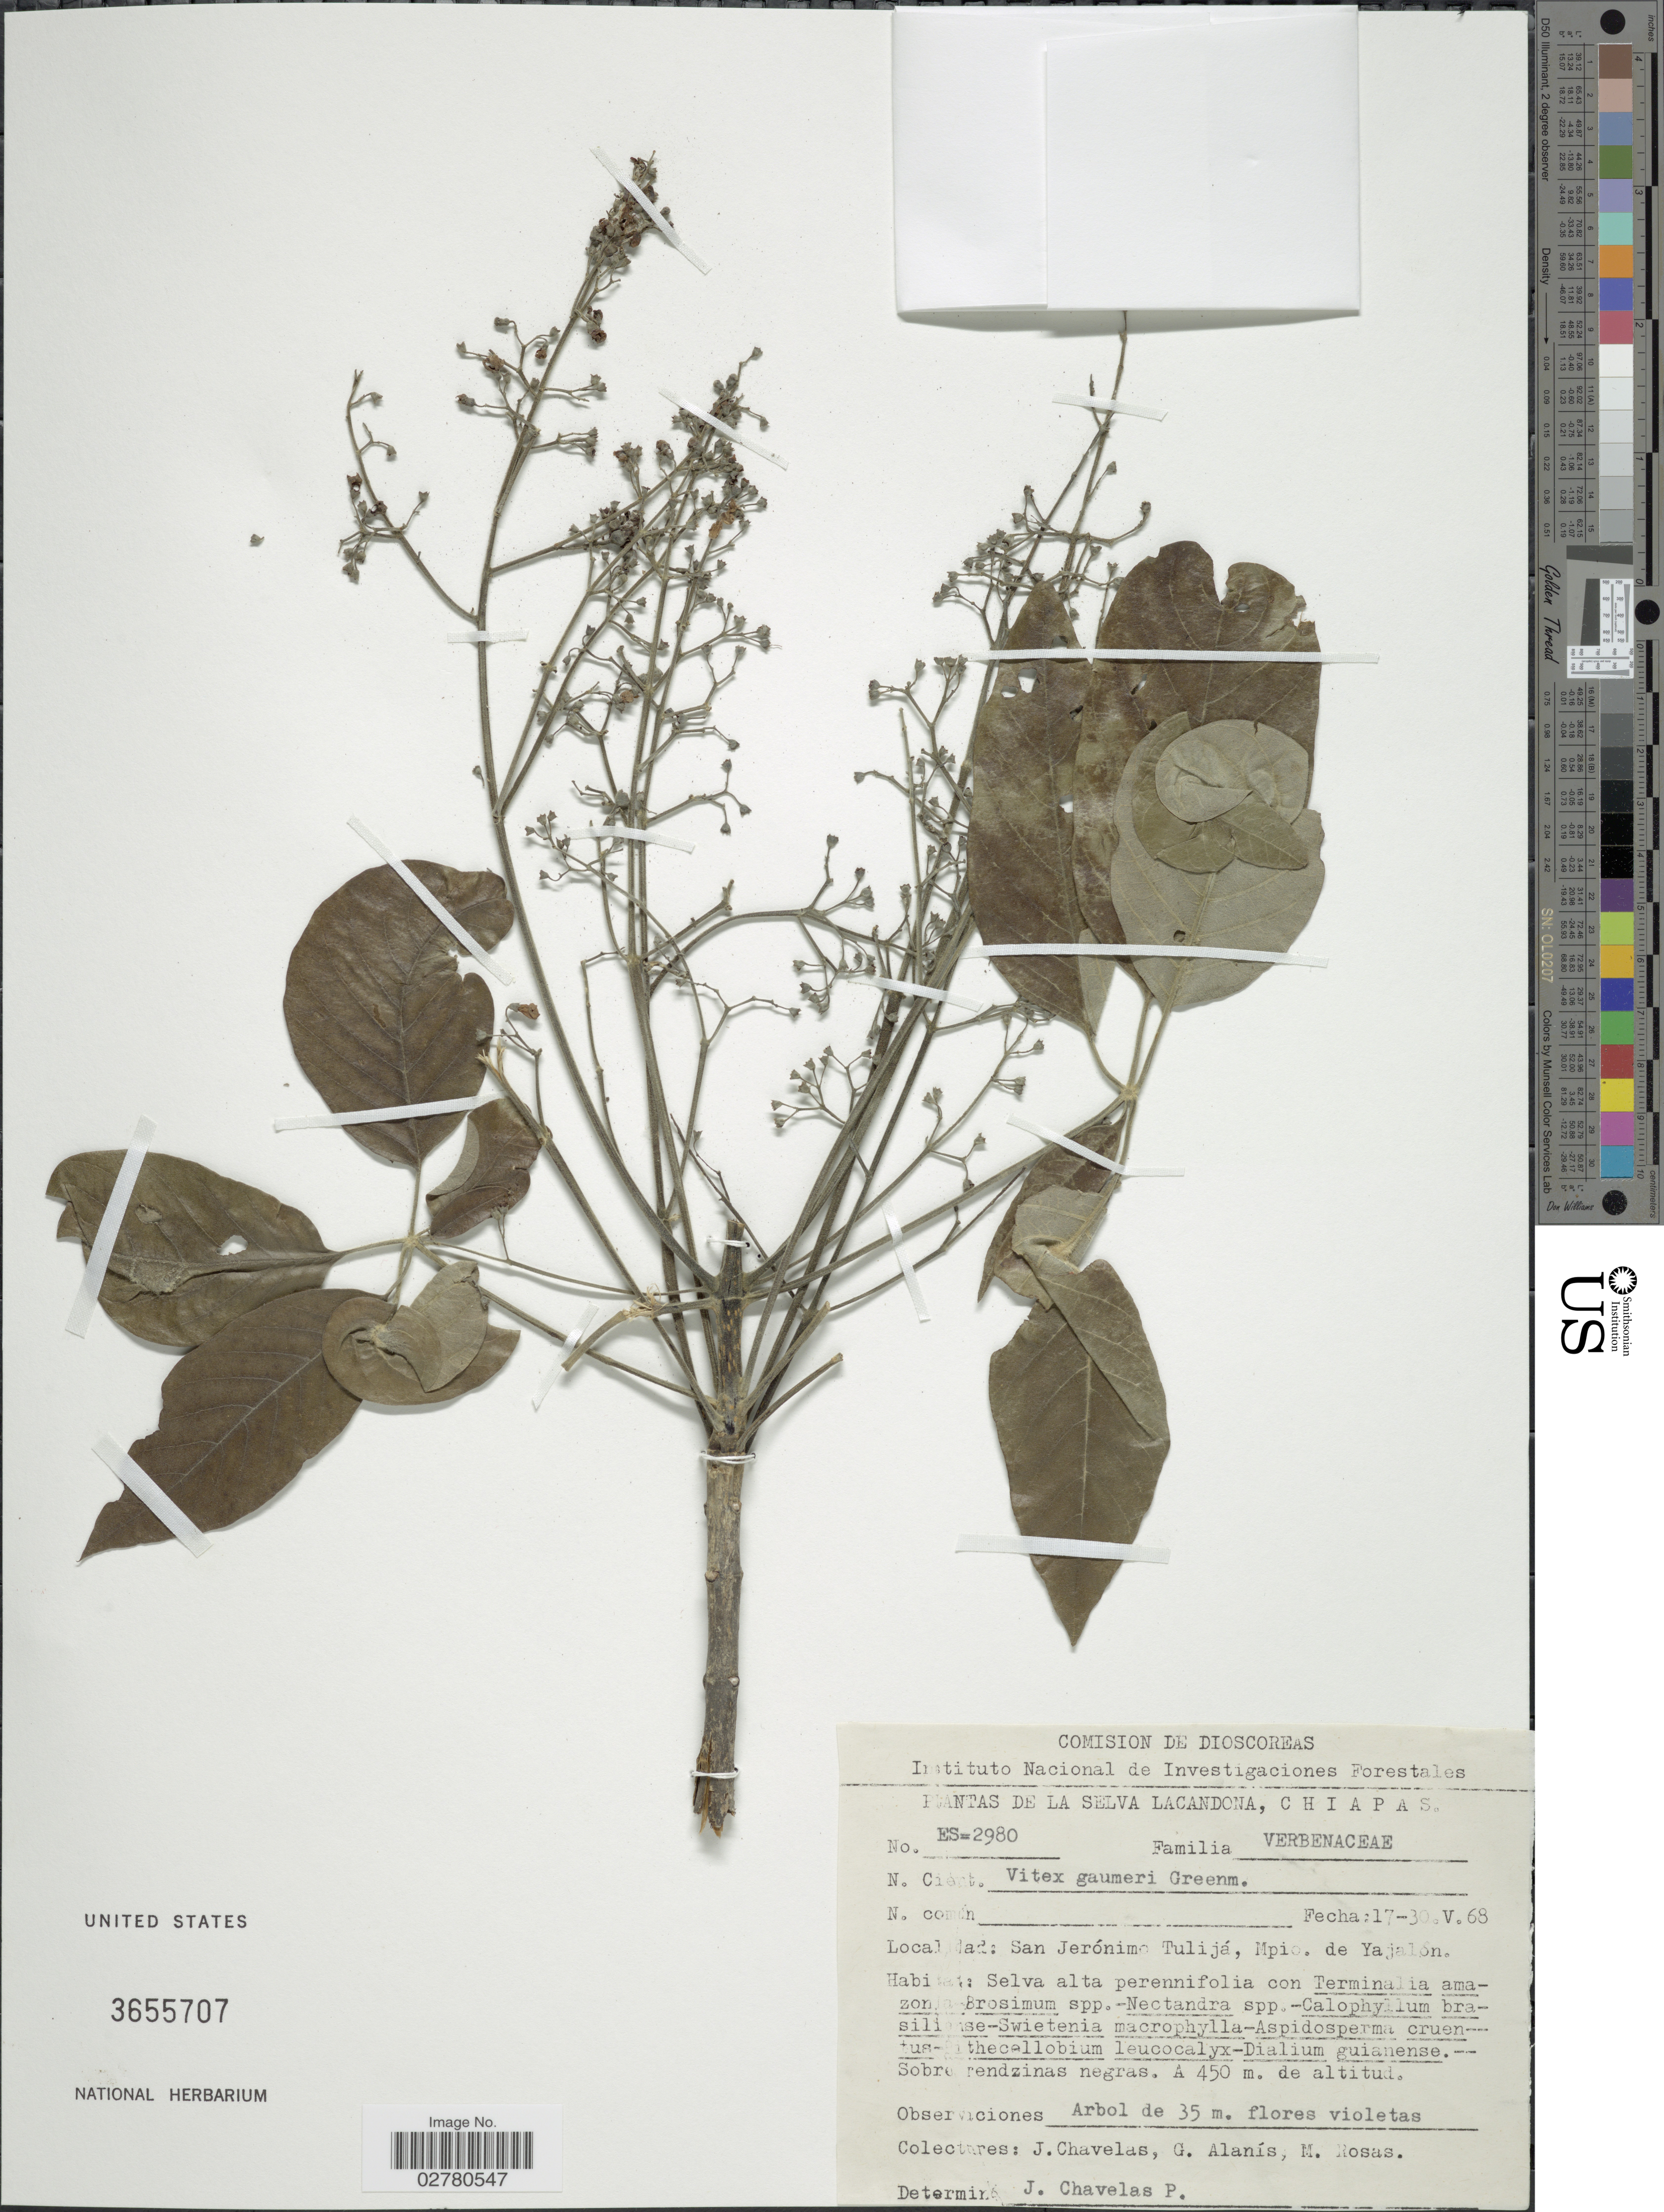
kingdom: Plantae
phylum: Tracheophyta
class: Magnoliopsida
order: Lamiales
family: Lamiaceae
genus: Vitex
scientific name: Vitex gaumeri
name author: Greenm.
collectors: Chavelas, J., G. Alanis & M. Rosas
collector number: ES-2980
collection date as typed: Transcribed d/m/y: 17/5/68 to 30/5/68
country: Mexico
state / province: Chiapas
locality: La Selva Lacandona, San Jerónima Tulijá, Mpio. de Yajalon.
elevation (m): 450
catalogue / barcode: US 3655707